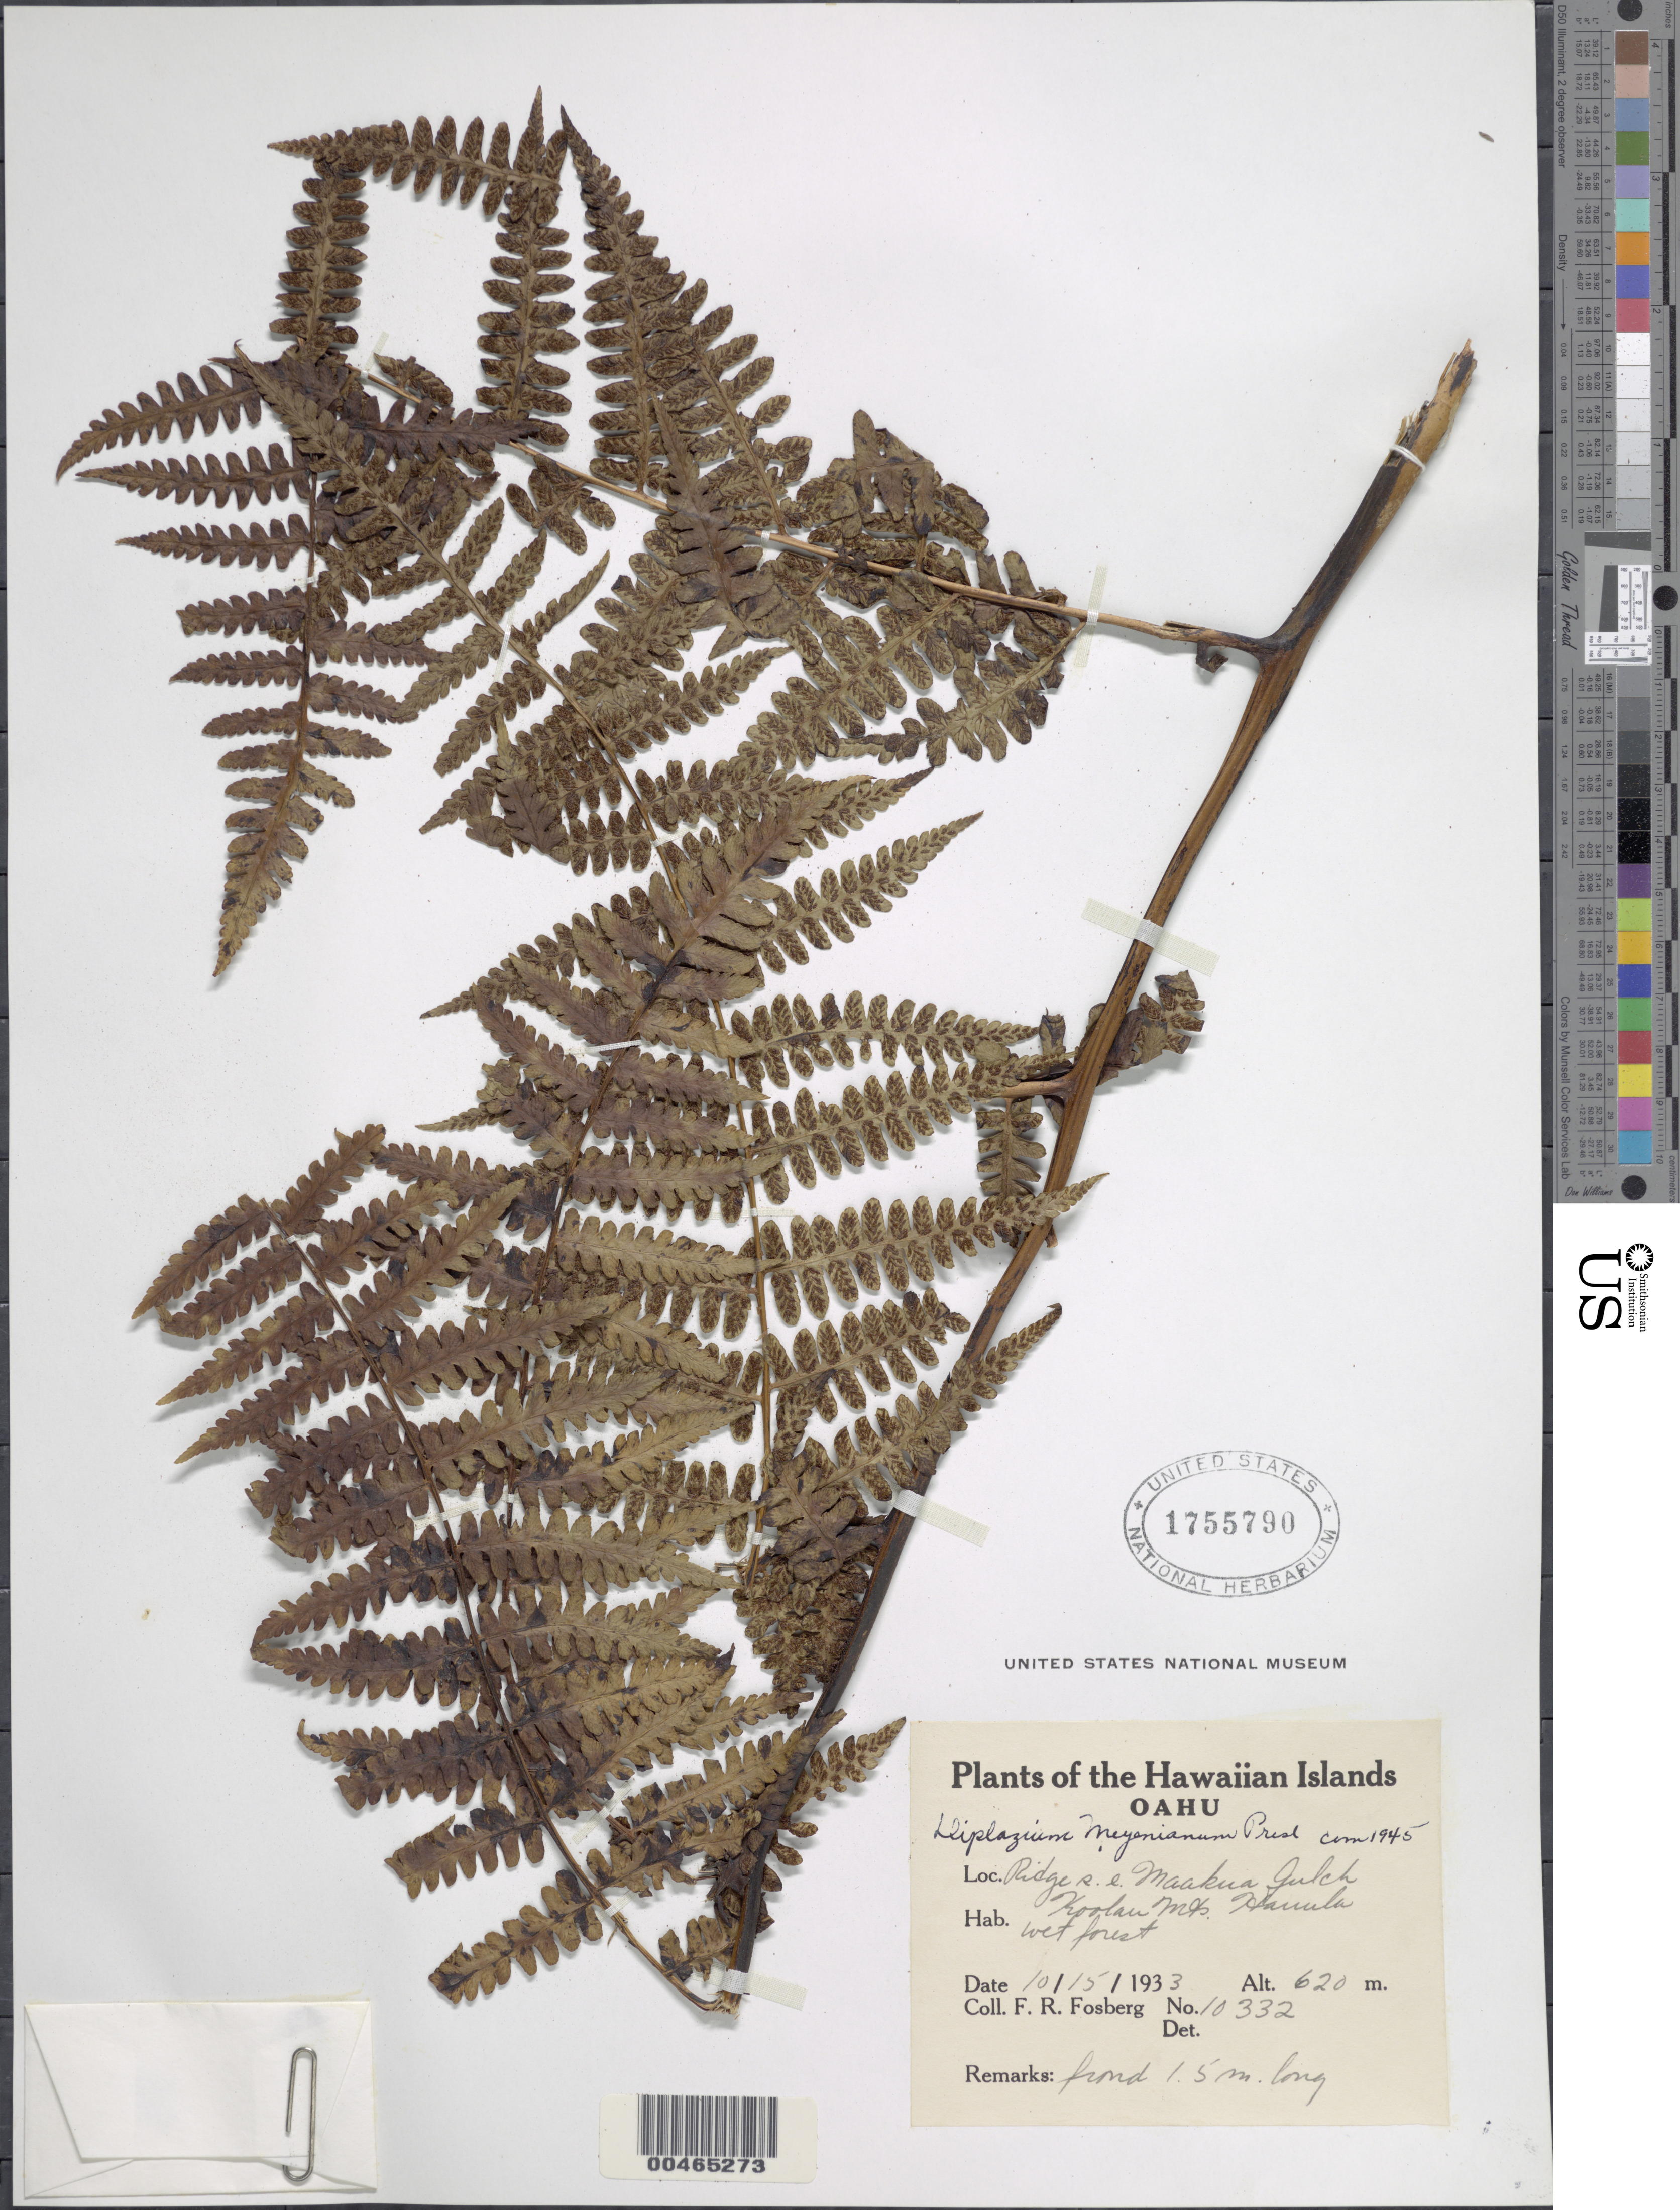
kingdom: Plantae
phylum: Tracheophyta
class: Polypodiopsida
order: Polypodiales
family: Athyriaceae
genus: Diplazium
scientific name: Diplazium arnottii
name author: Brack.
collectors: F. R. Fosberg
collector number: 10332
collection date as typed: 15 Oct 1933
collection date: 1933-10-15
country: United States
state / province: Hawaii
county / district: Honolulu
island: Oahu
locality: Ridge SE Maakua Gulch, Koolau Mountains, Hauula, Oahu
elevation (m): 620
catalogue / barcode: US 1755790